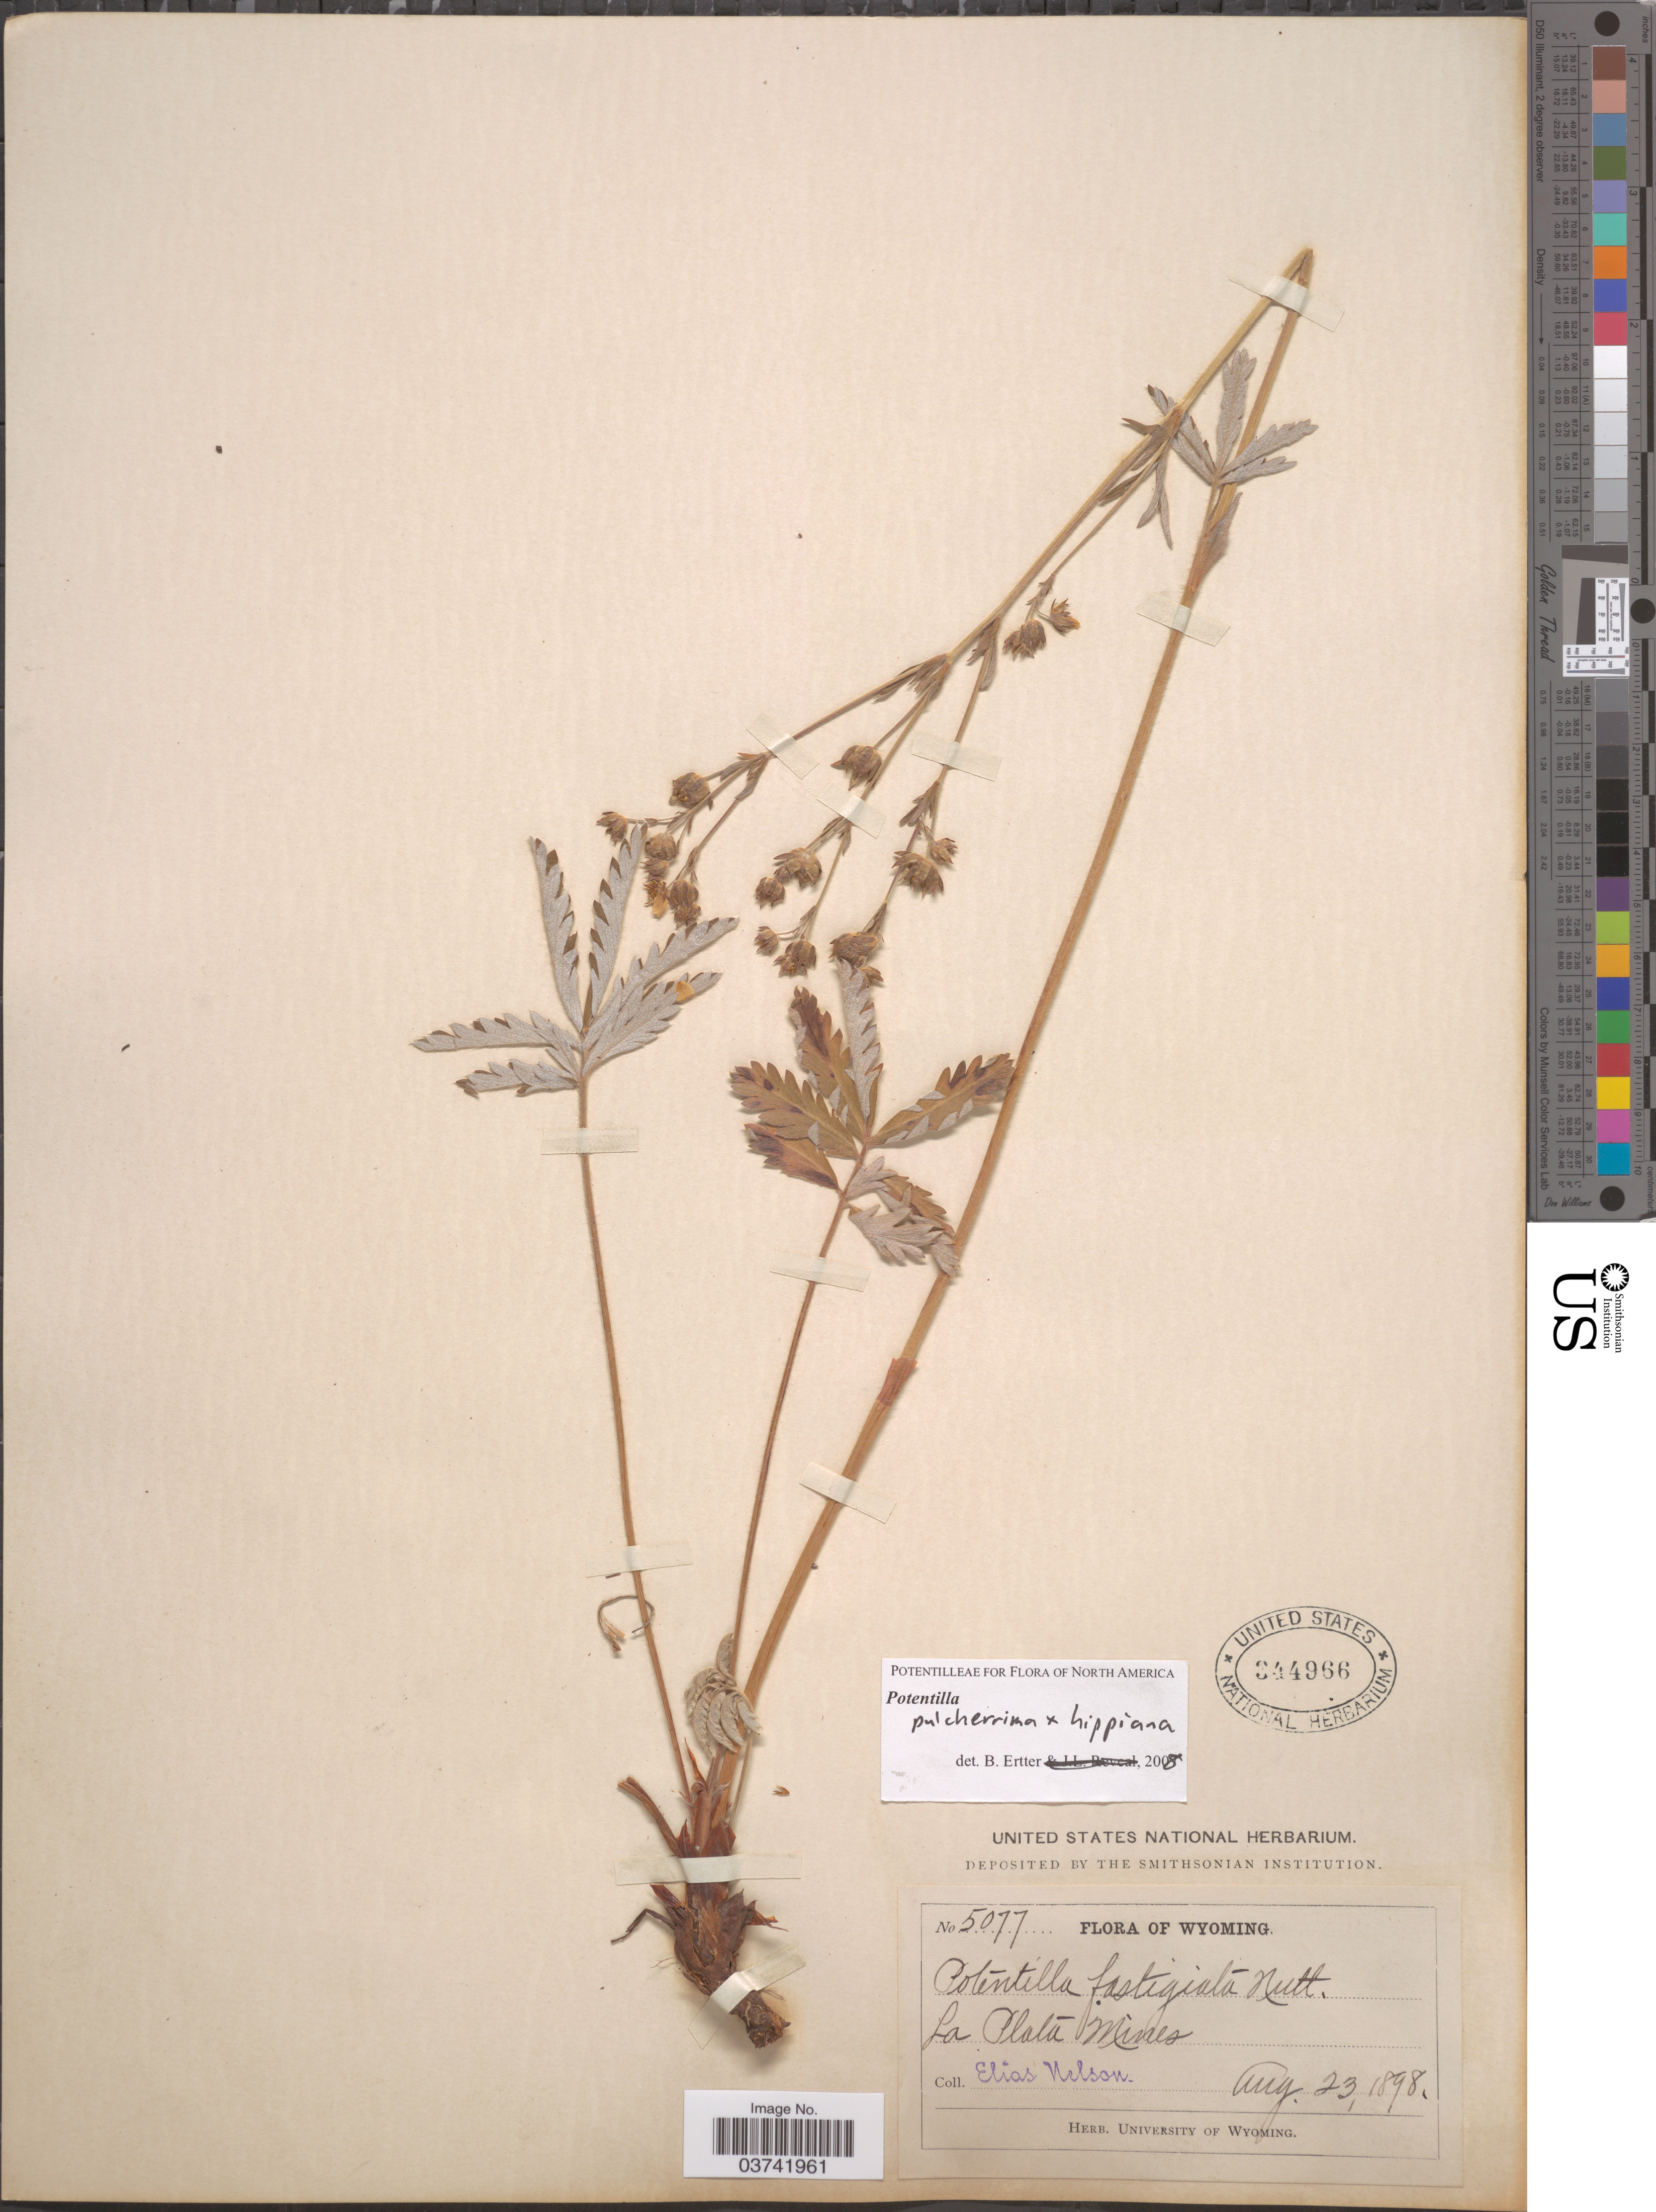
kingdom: Plantae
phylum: Tracheophyta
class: Magnoliopsida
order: Rosales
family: Rosaceae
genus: Potentilla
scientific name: Potentilla pulcherrima x P. hippiana Lehm.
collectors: E. Nelson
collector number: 5077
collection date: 1898-08-23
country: United States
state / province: Wyoming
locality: La Plata Mines.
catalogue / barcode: US 344966